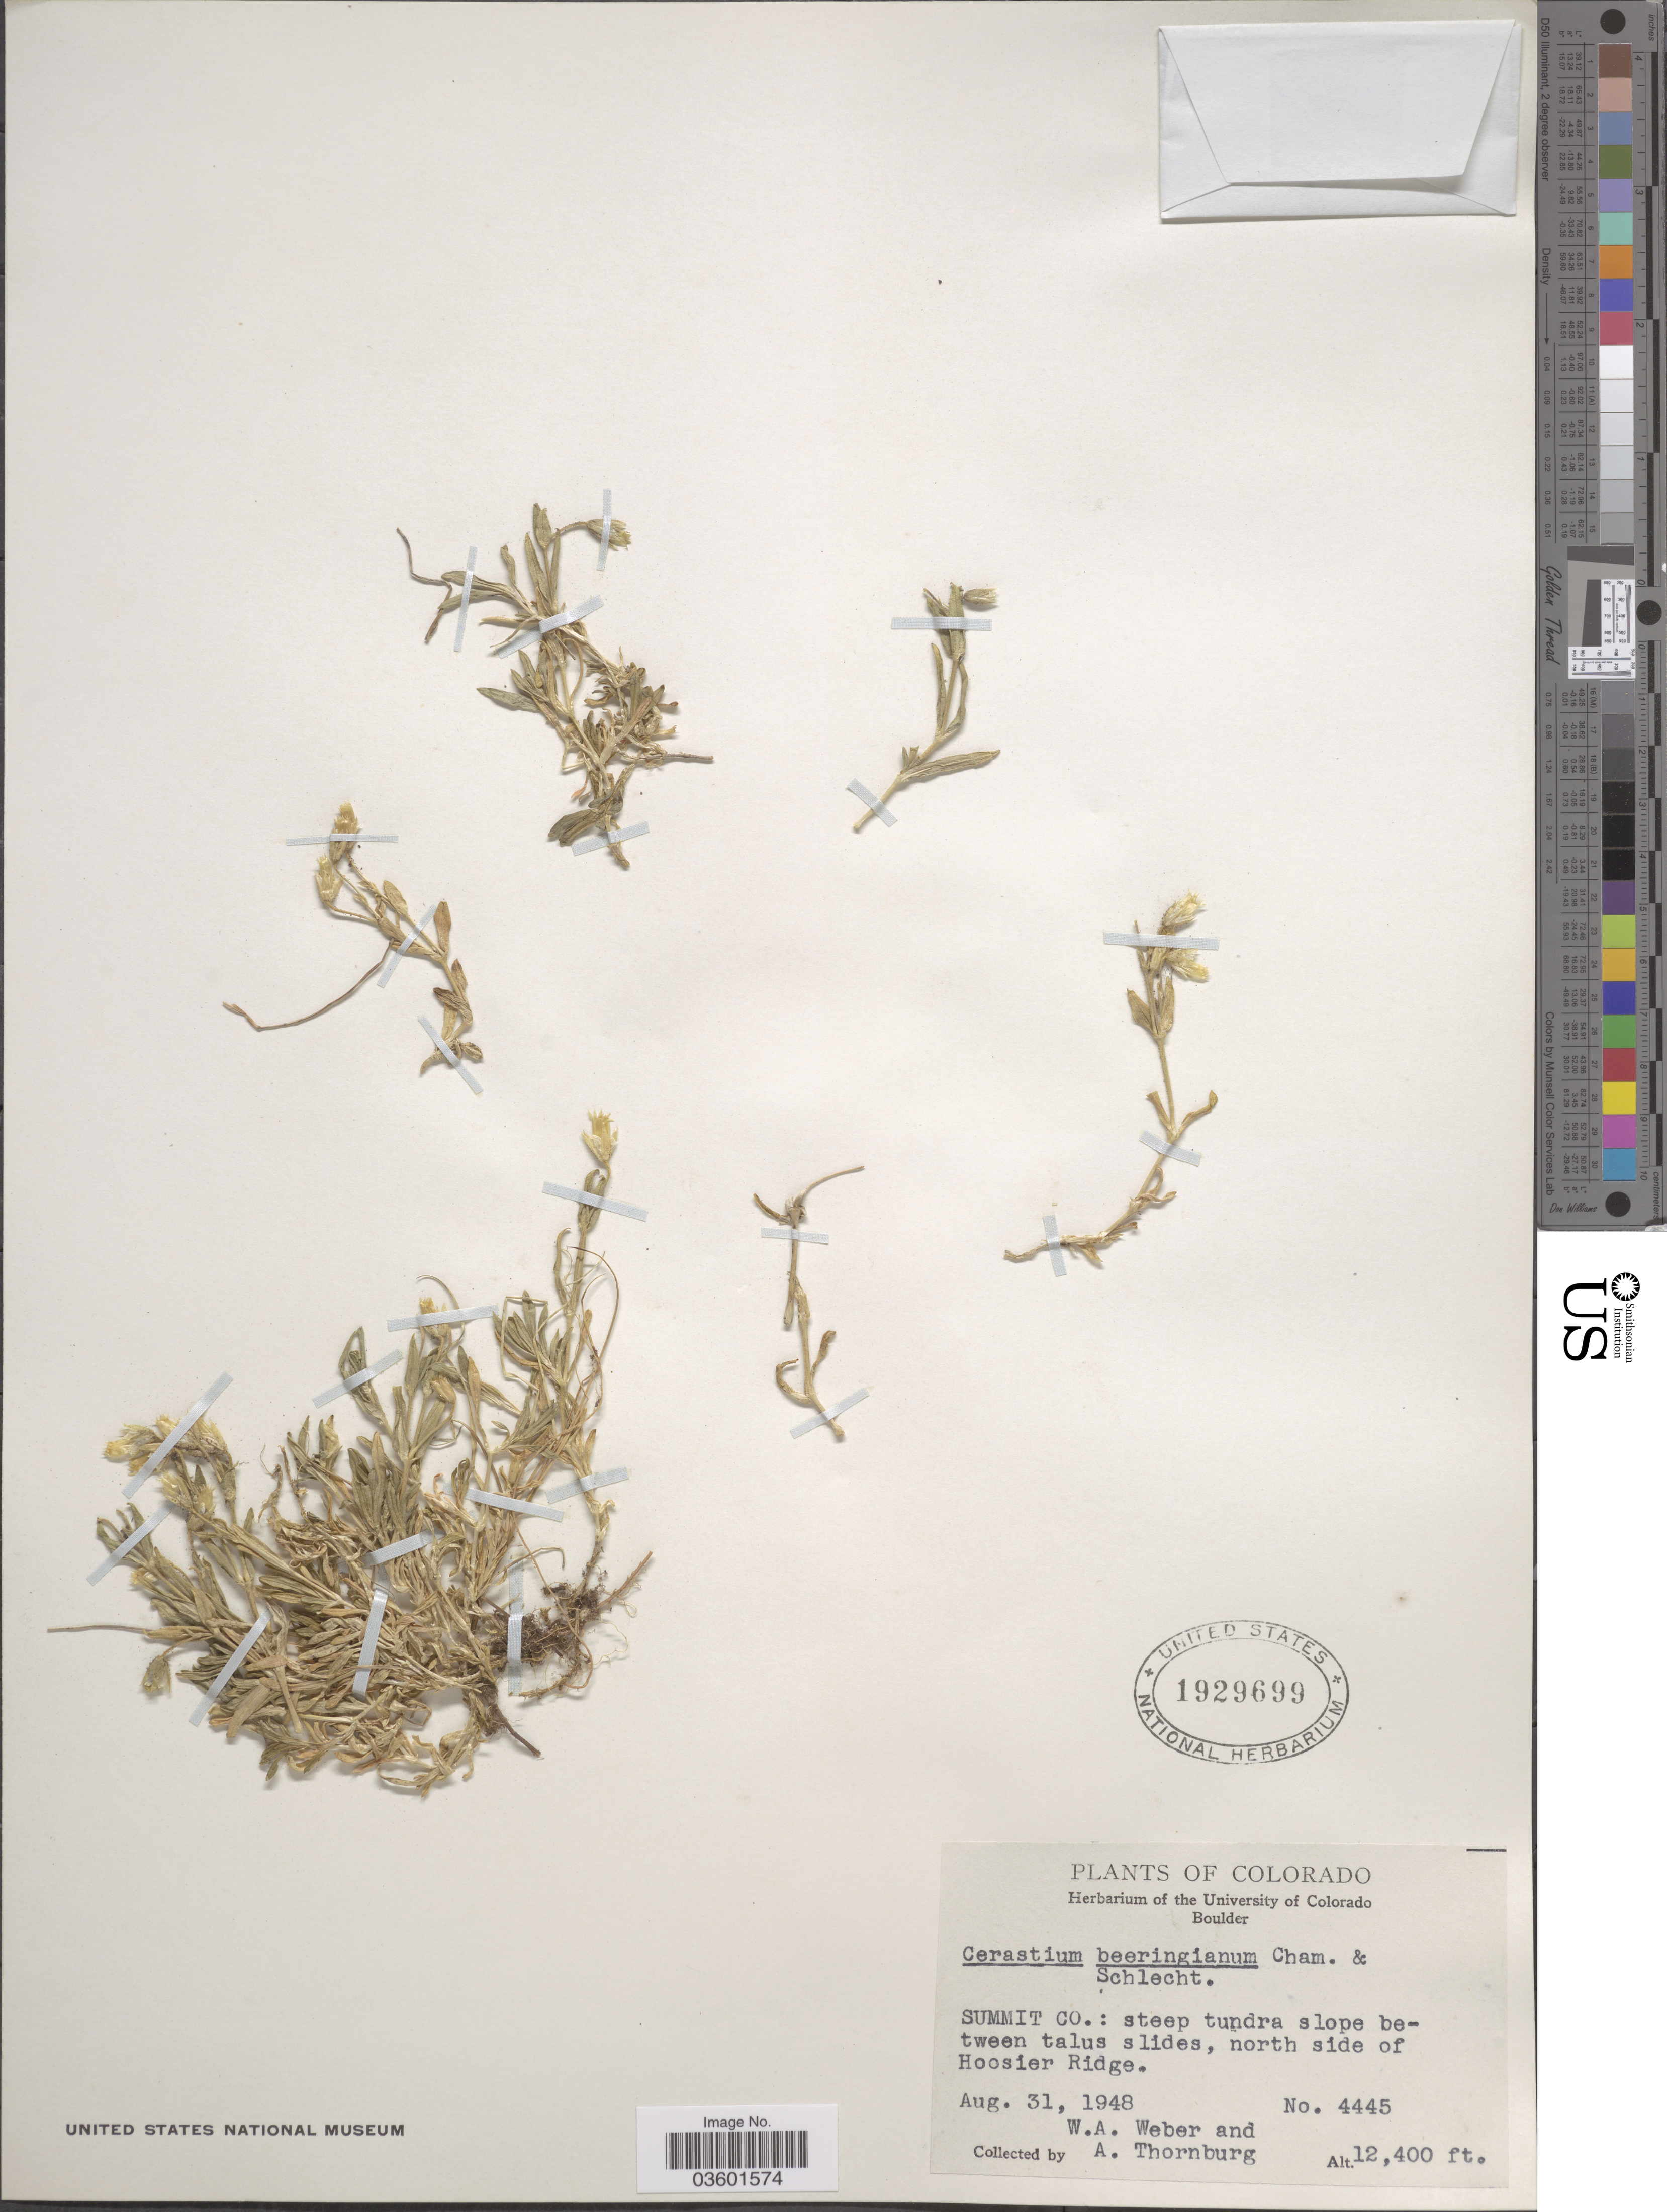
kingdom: Plantae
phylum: Tracheophyta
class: Magnoliopsida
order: Caryophyllales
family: Caryophyllaceae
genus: Cerastium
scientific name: Cerastium beeringianum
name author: Cham. & Schltdl.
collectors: W. A. Weber & A. Thornburg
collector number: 4445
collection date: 1948-08-31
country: United States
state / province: Colorado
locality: Summit Co.: north side of Hoosier Ridge.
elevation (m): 3780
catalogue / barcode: US 1929699